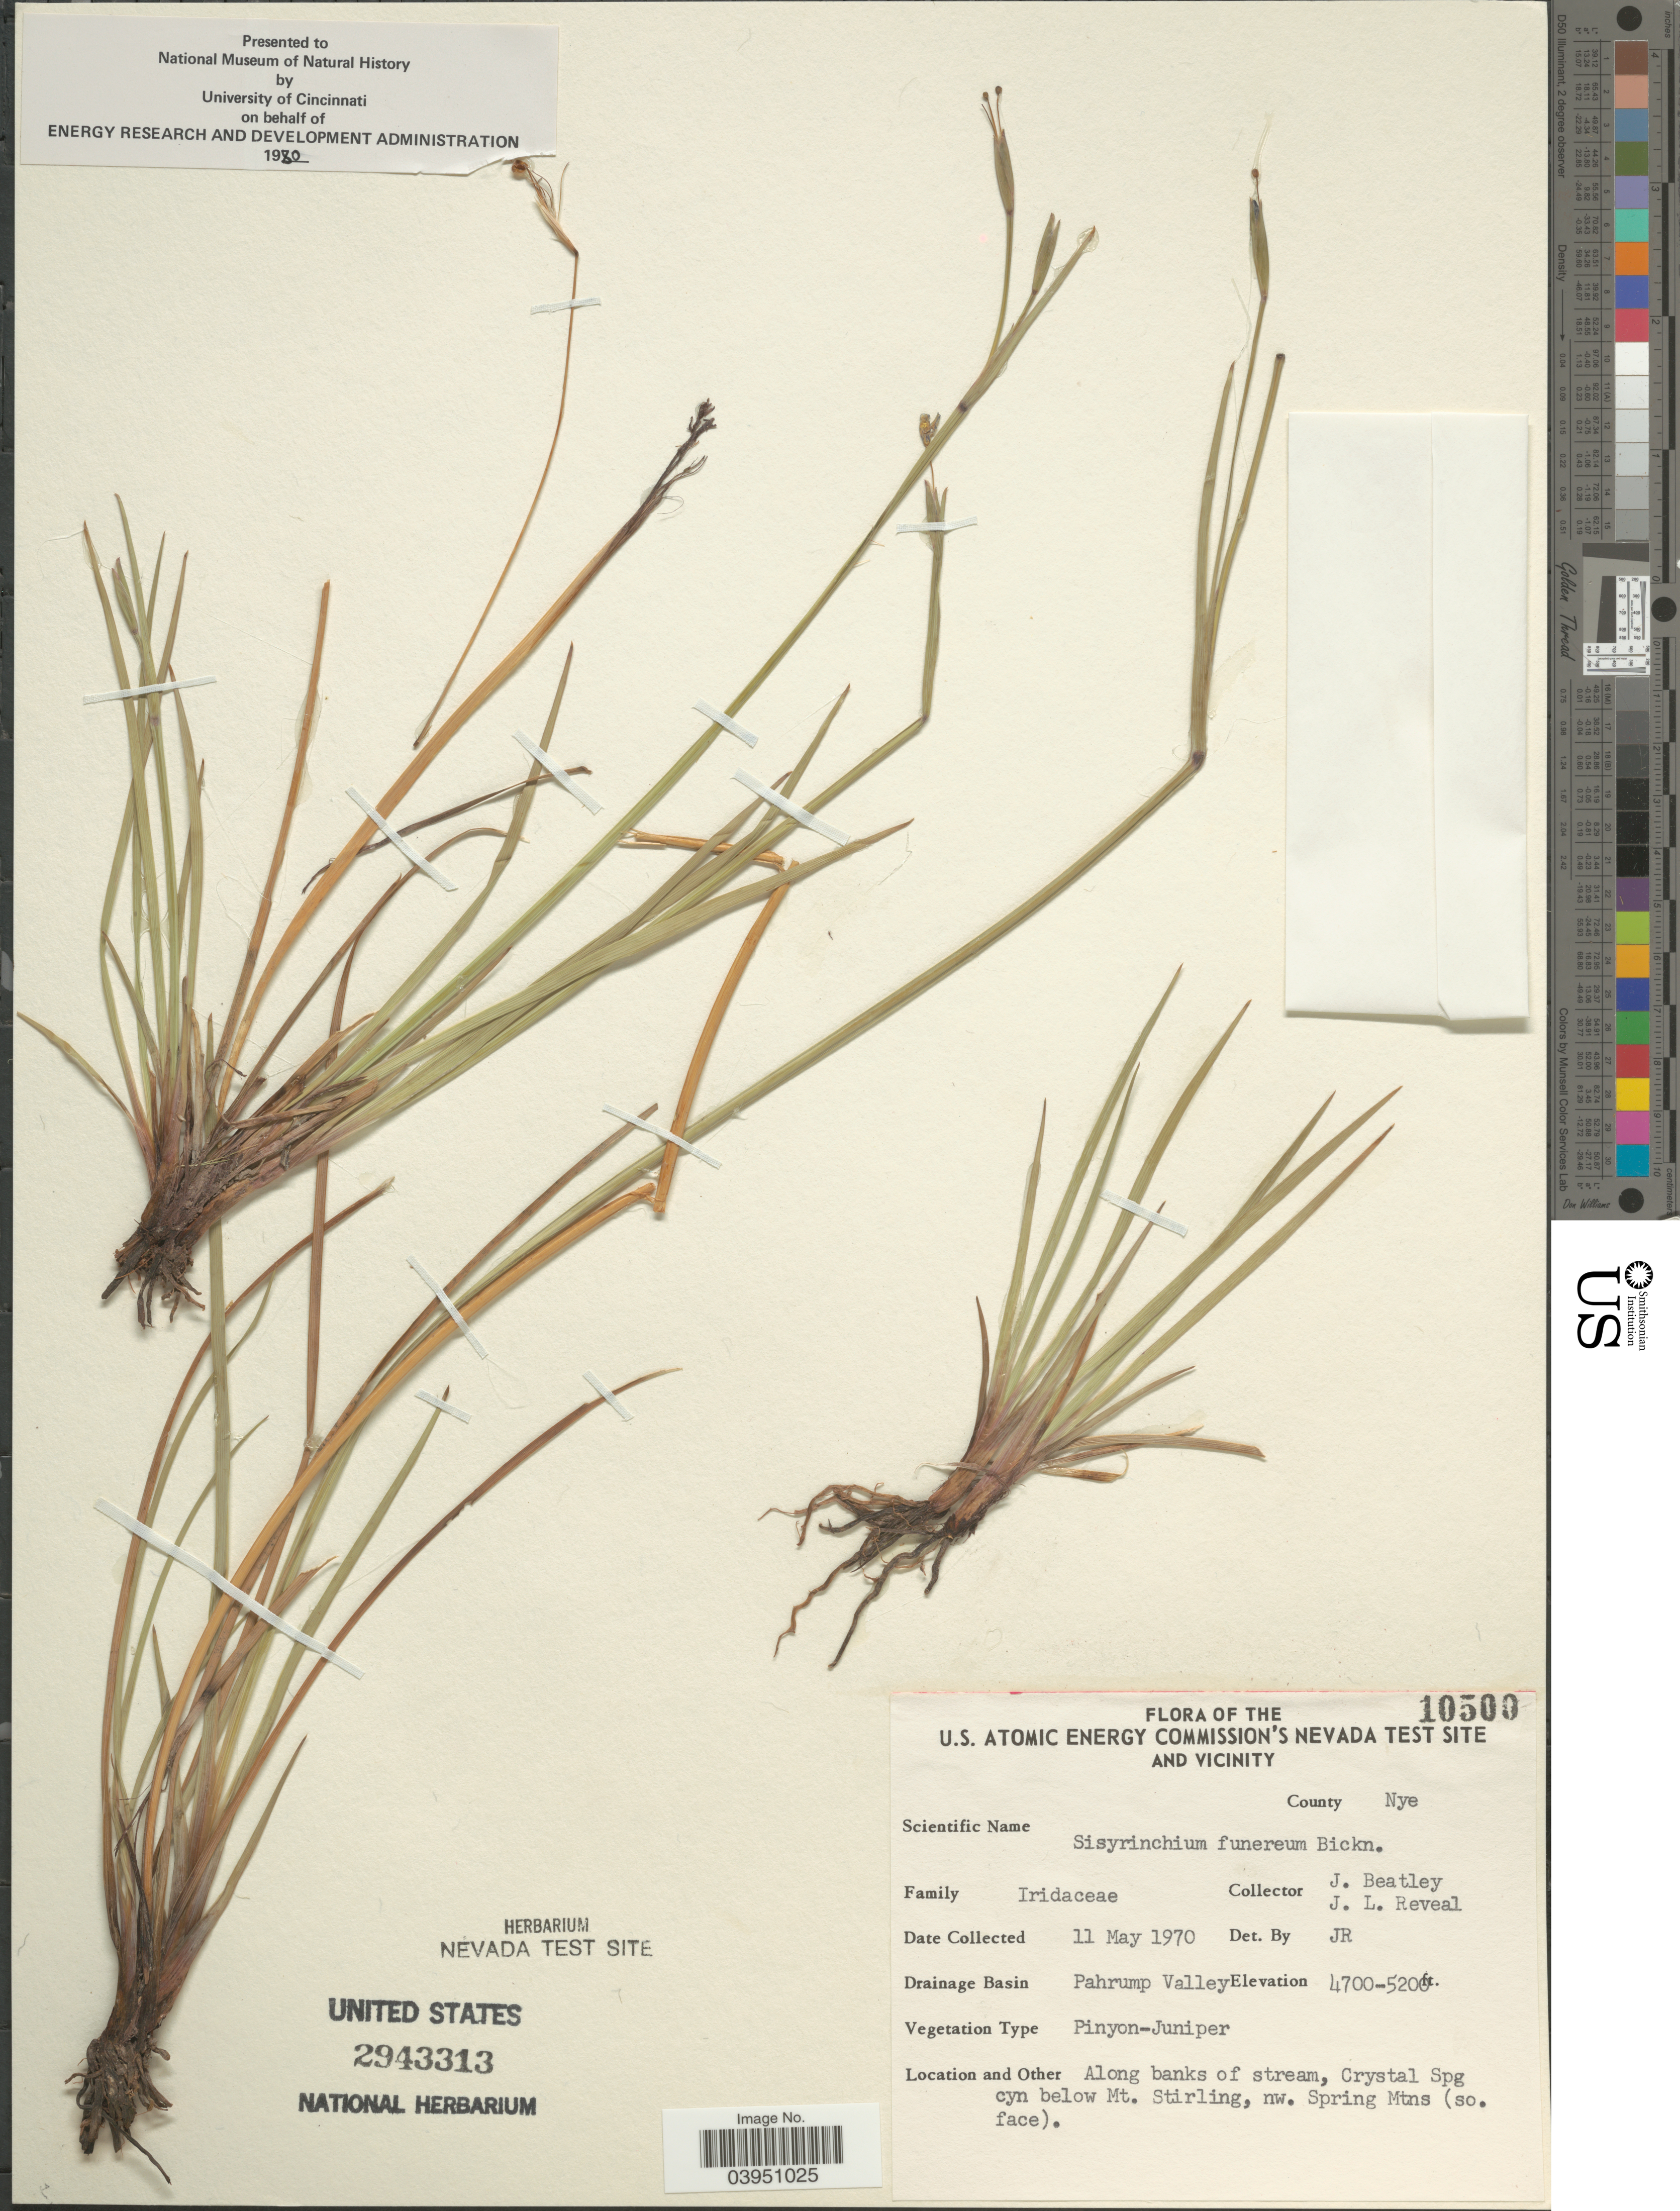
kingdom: Plantae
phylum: Tracheophyta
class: Liliopsida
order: Asparagales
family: Iridaceae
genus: Sisyrinchium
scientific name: Sisyrinchium funereum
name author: E.P. Bicknell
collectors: J. C. Beatley & J. L. Reveal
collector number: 10500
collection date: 1970-05-11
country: United States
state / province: Nevada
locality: U.S. Atomic Energy Commission's Nevada Test Site and Vicinity. County Nye. Drainage Basin Pahrump Valley. Along banks of stream, Crystal Spg cyn below Mt. Stirling, nw. Spring Mtns (so. face).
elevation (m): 1433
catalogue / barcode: US 2943313